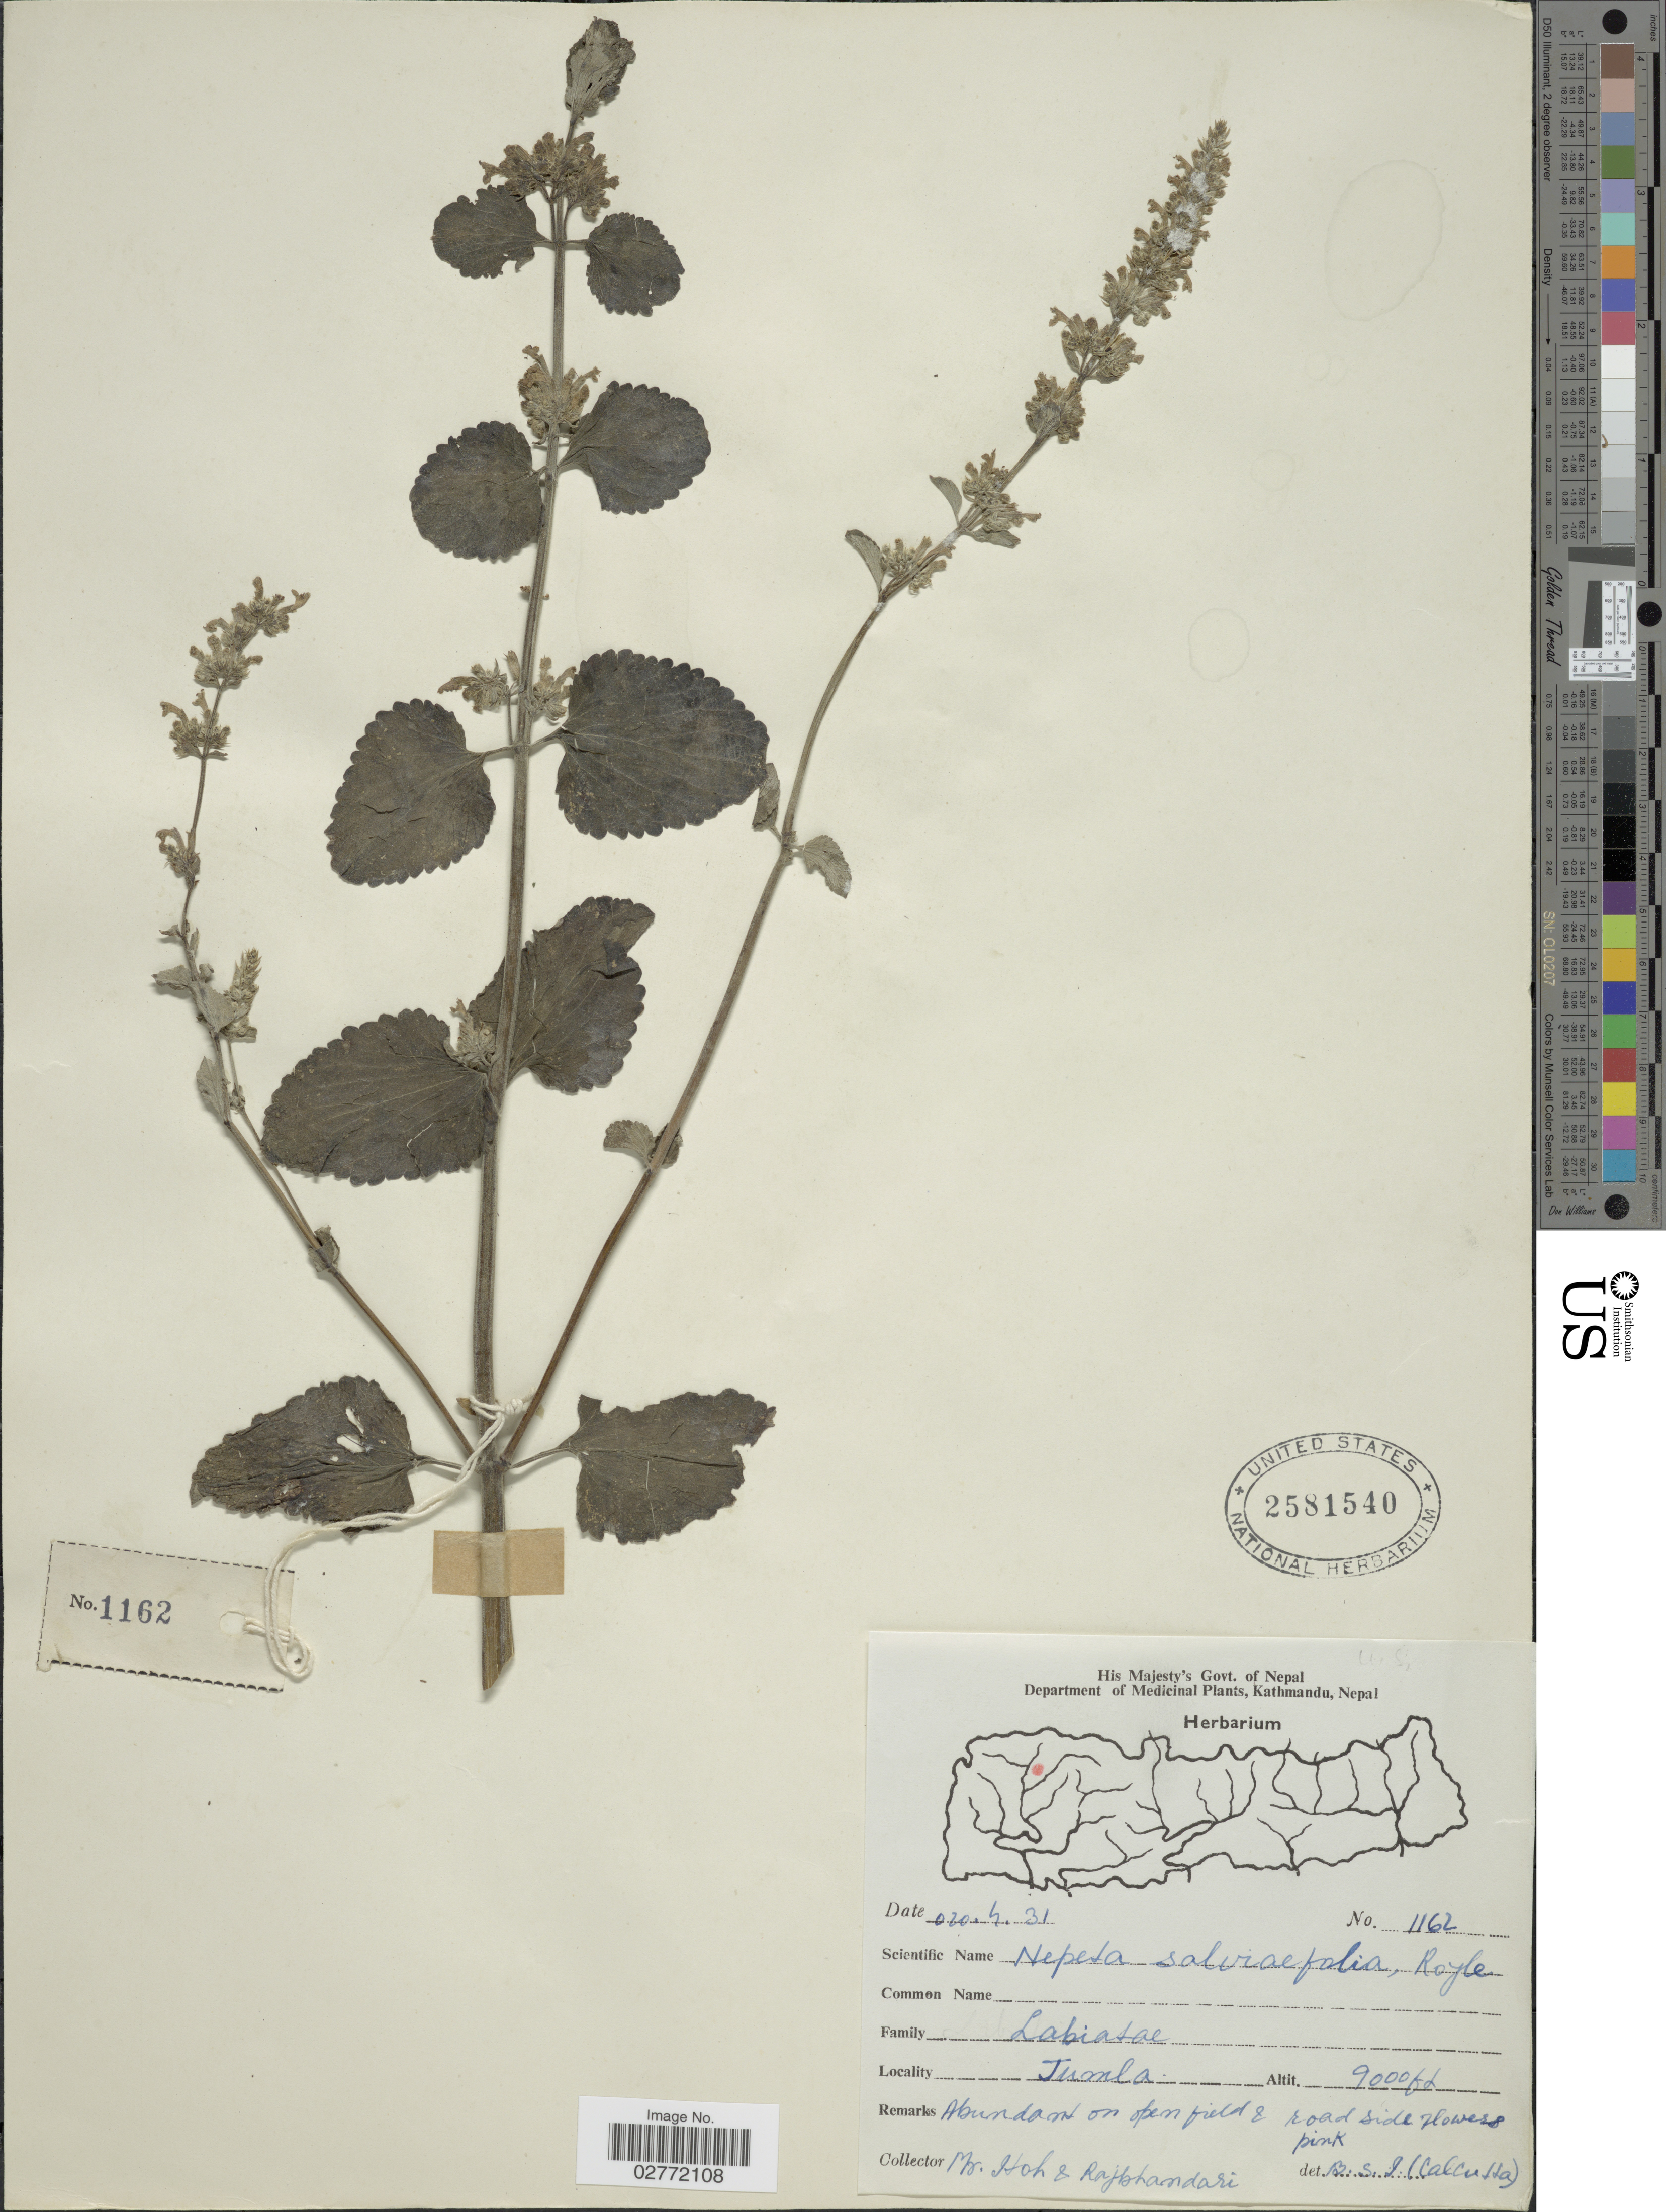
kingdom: Plantae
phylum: Tracheophyta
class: Magnoliopsida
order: Lamiales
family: Lamiaceae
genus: Nepeta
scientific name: Nepeta salviifolia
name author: Pers.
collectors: M. Itoh & Rajbhandari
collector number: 1162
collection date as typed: Transcribed d/m/y: 20/4/31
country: Nepal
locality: Tumla.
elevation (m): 2743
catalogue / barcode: US 2581540